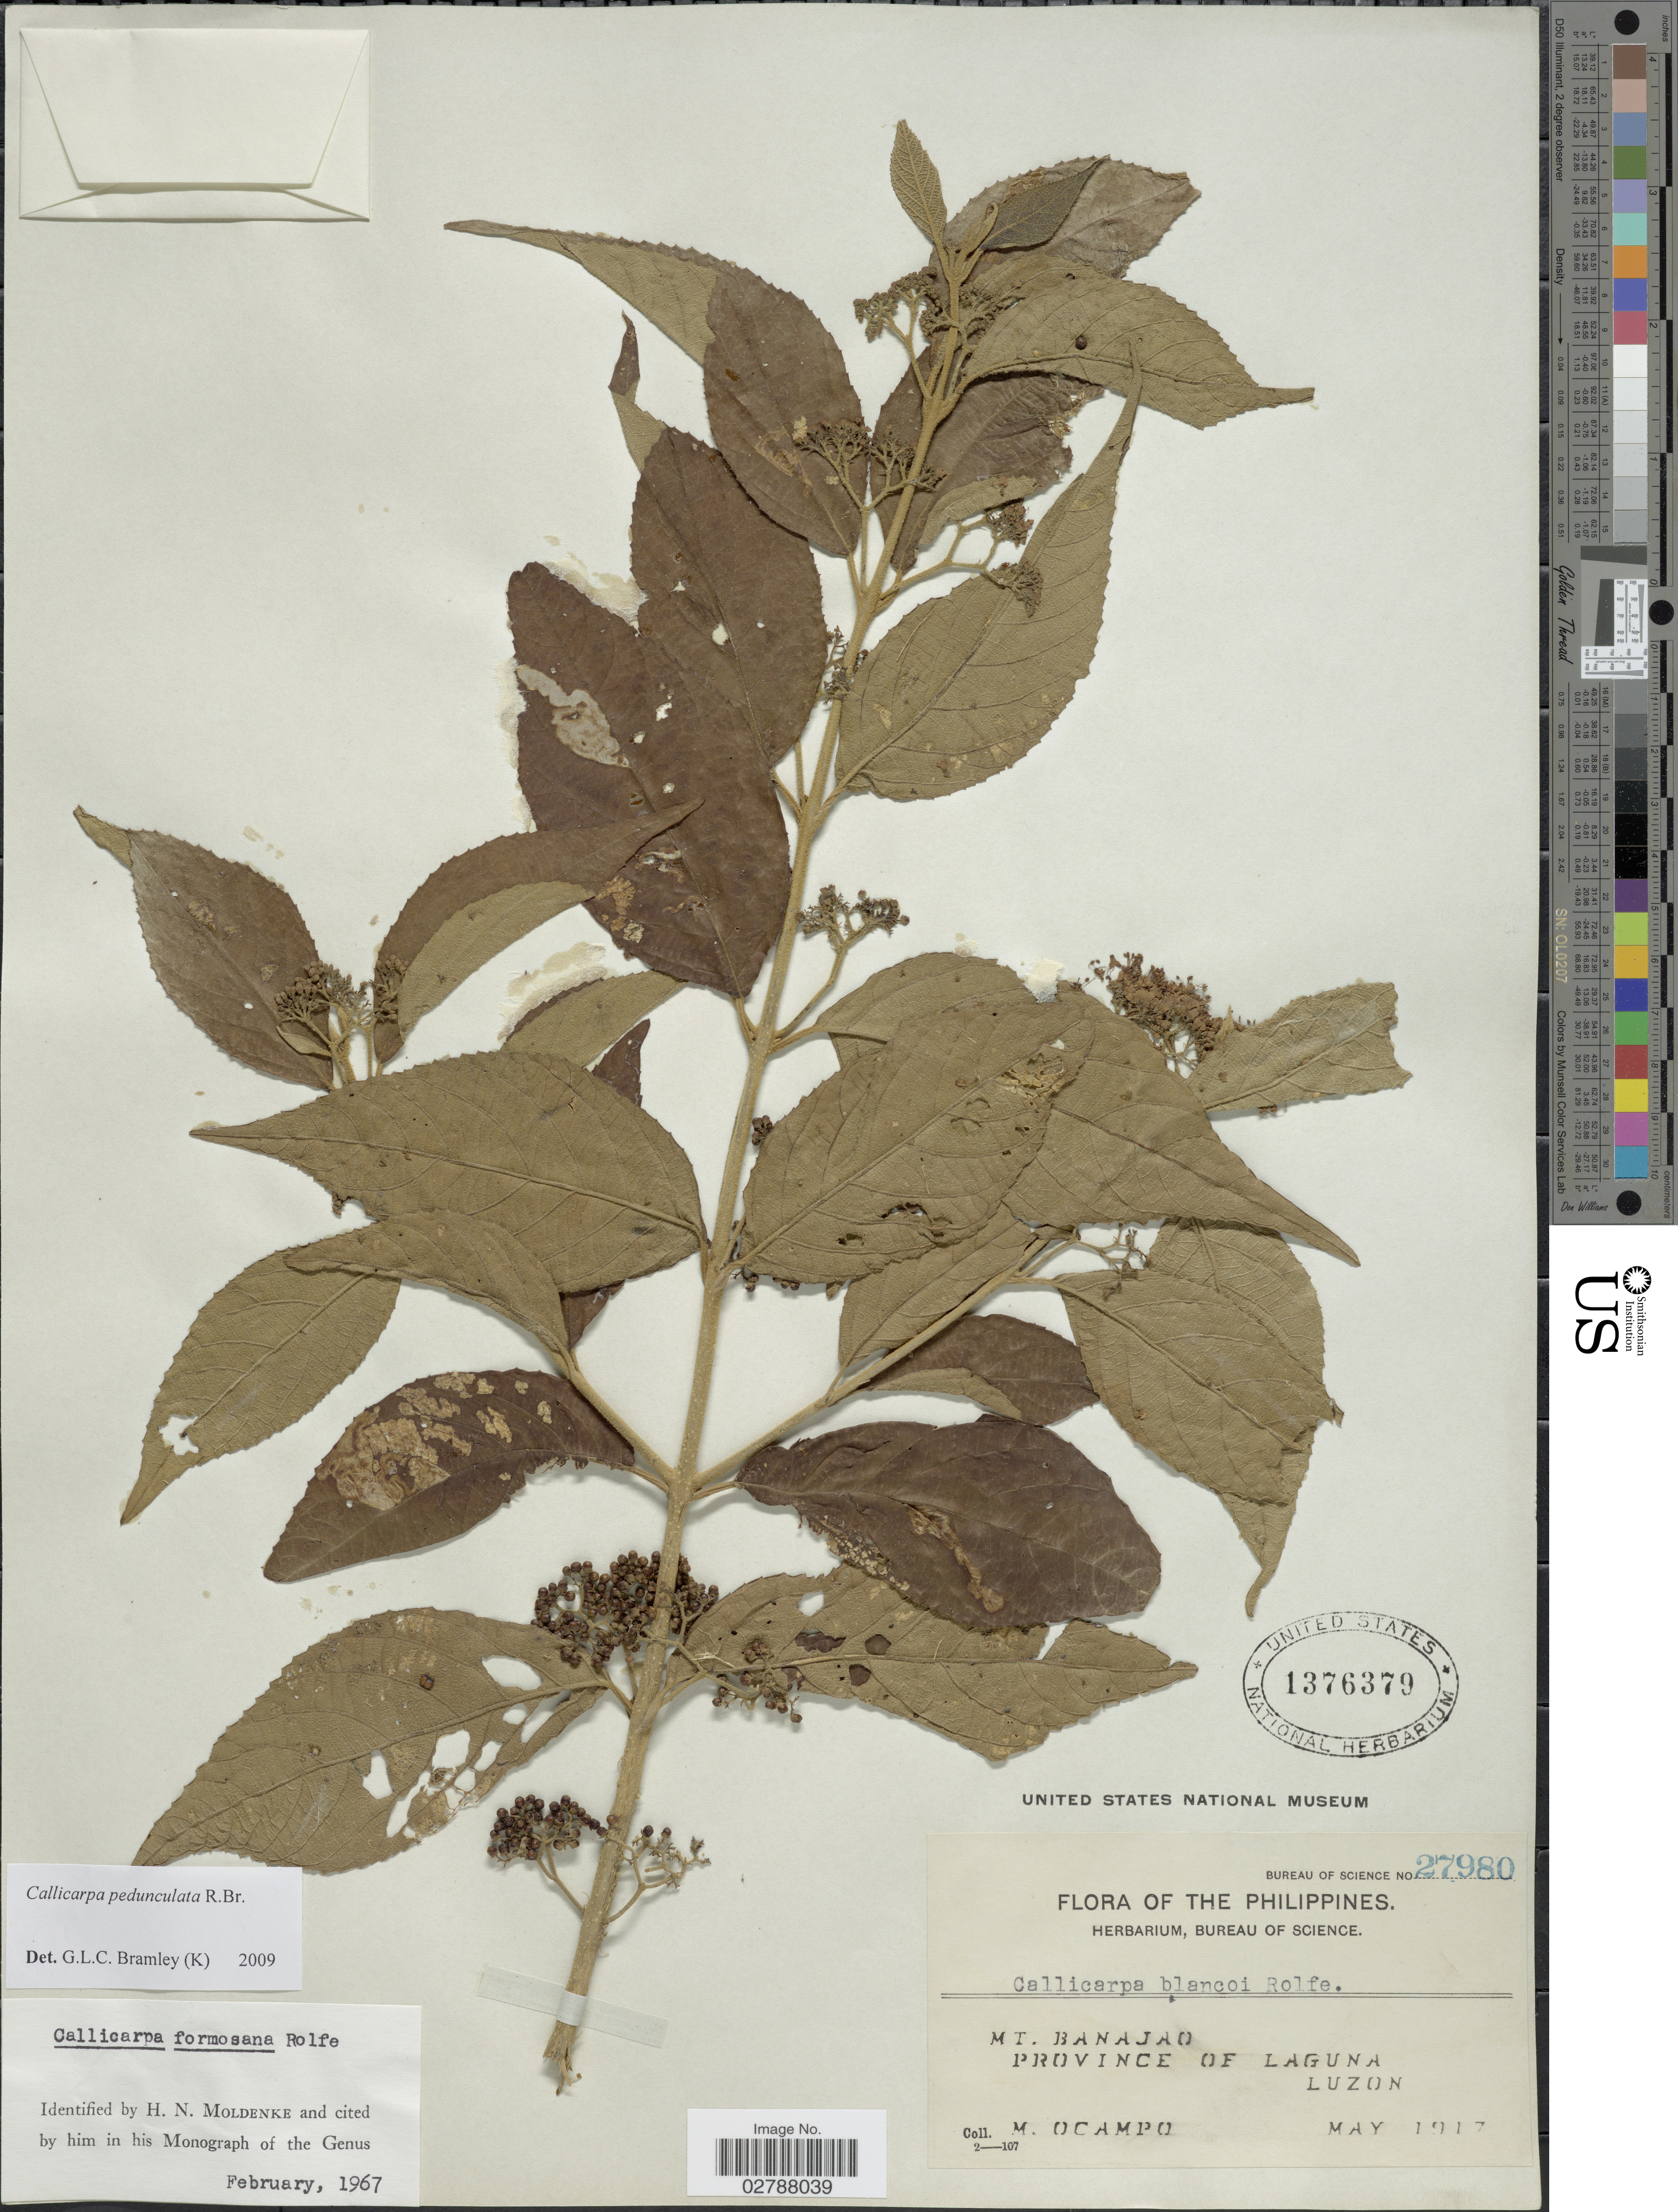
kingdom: Plantae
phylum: Tracheophyta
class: Magnoliopsida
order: Lamiales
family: Lamiaceae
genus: Callicarpa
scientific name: Callicarpa pedunculata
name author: R. Br.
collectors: M. Ocampo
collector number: Bureau of Science27980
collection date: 1917-05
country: Philippines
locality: Mt. Banajao, Province of Laguna, Luzon.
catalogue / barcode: US 1376379